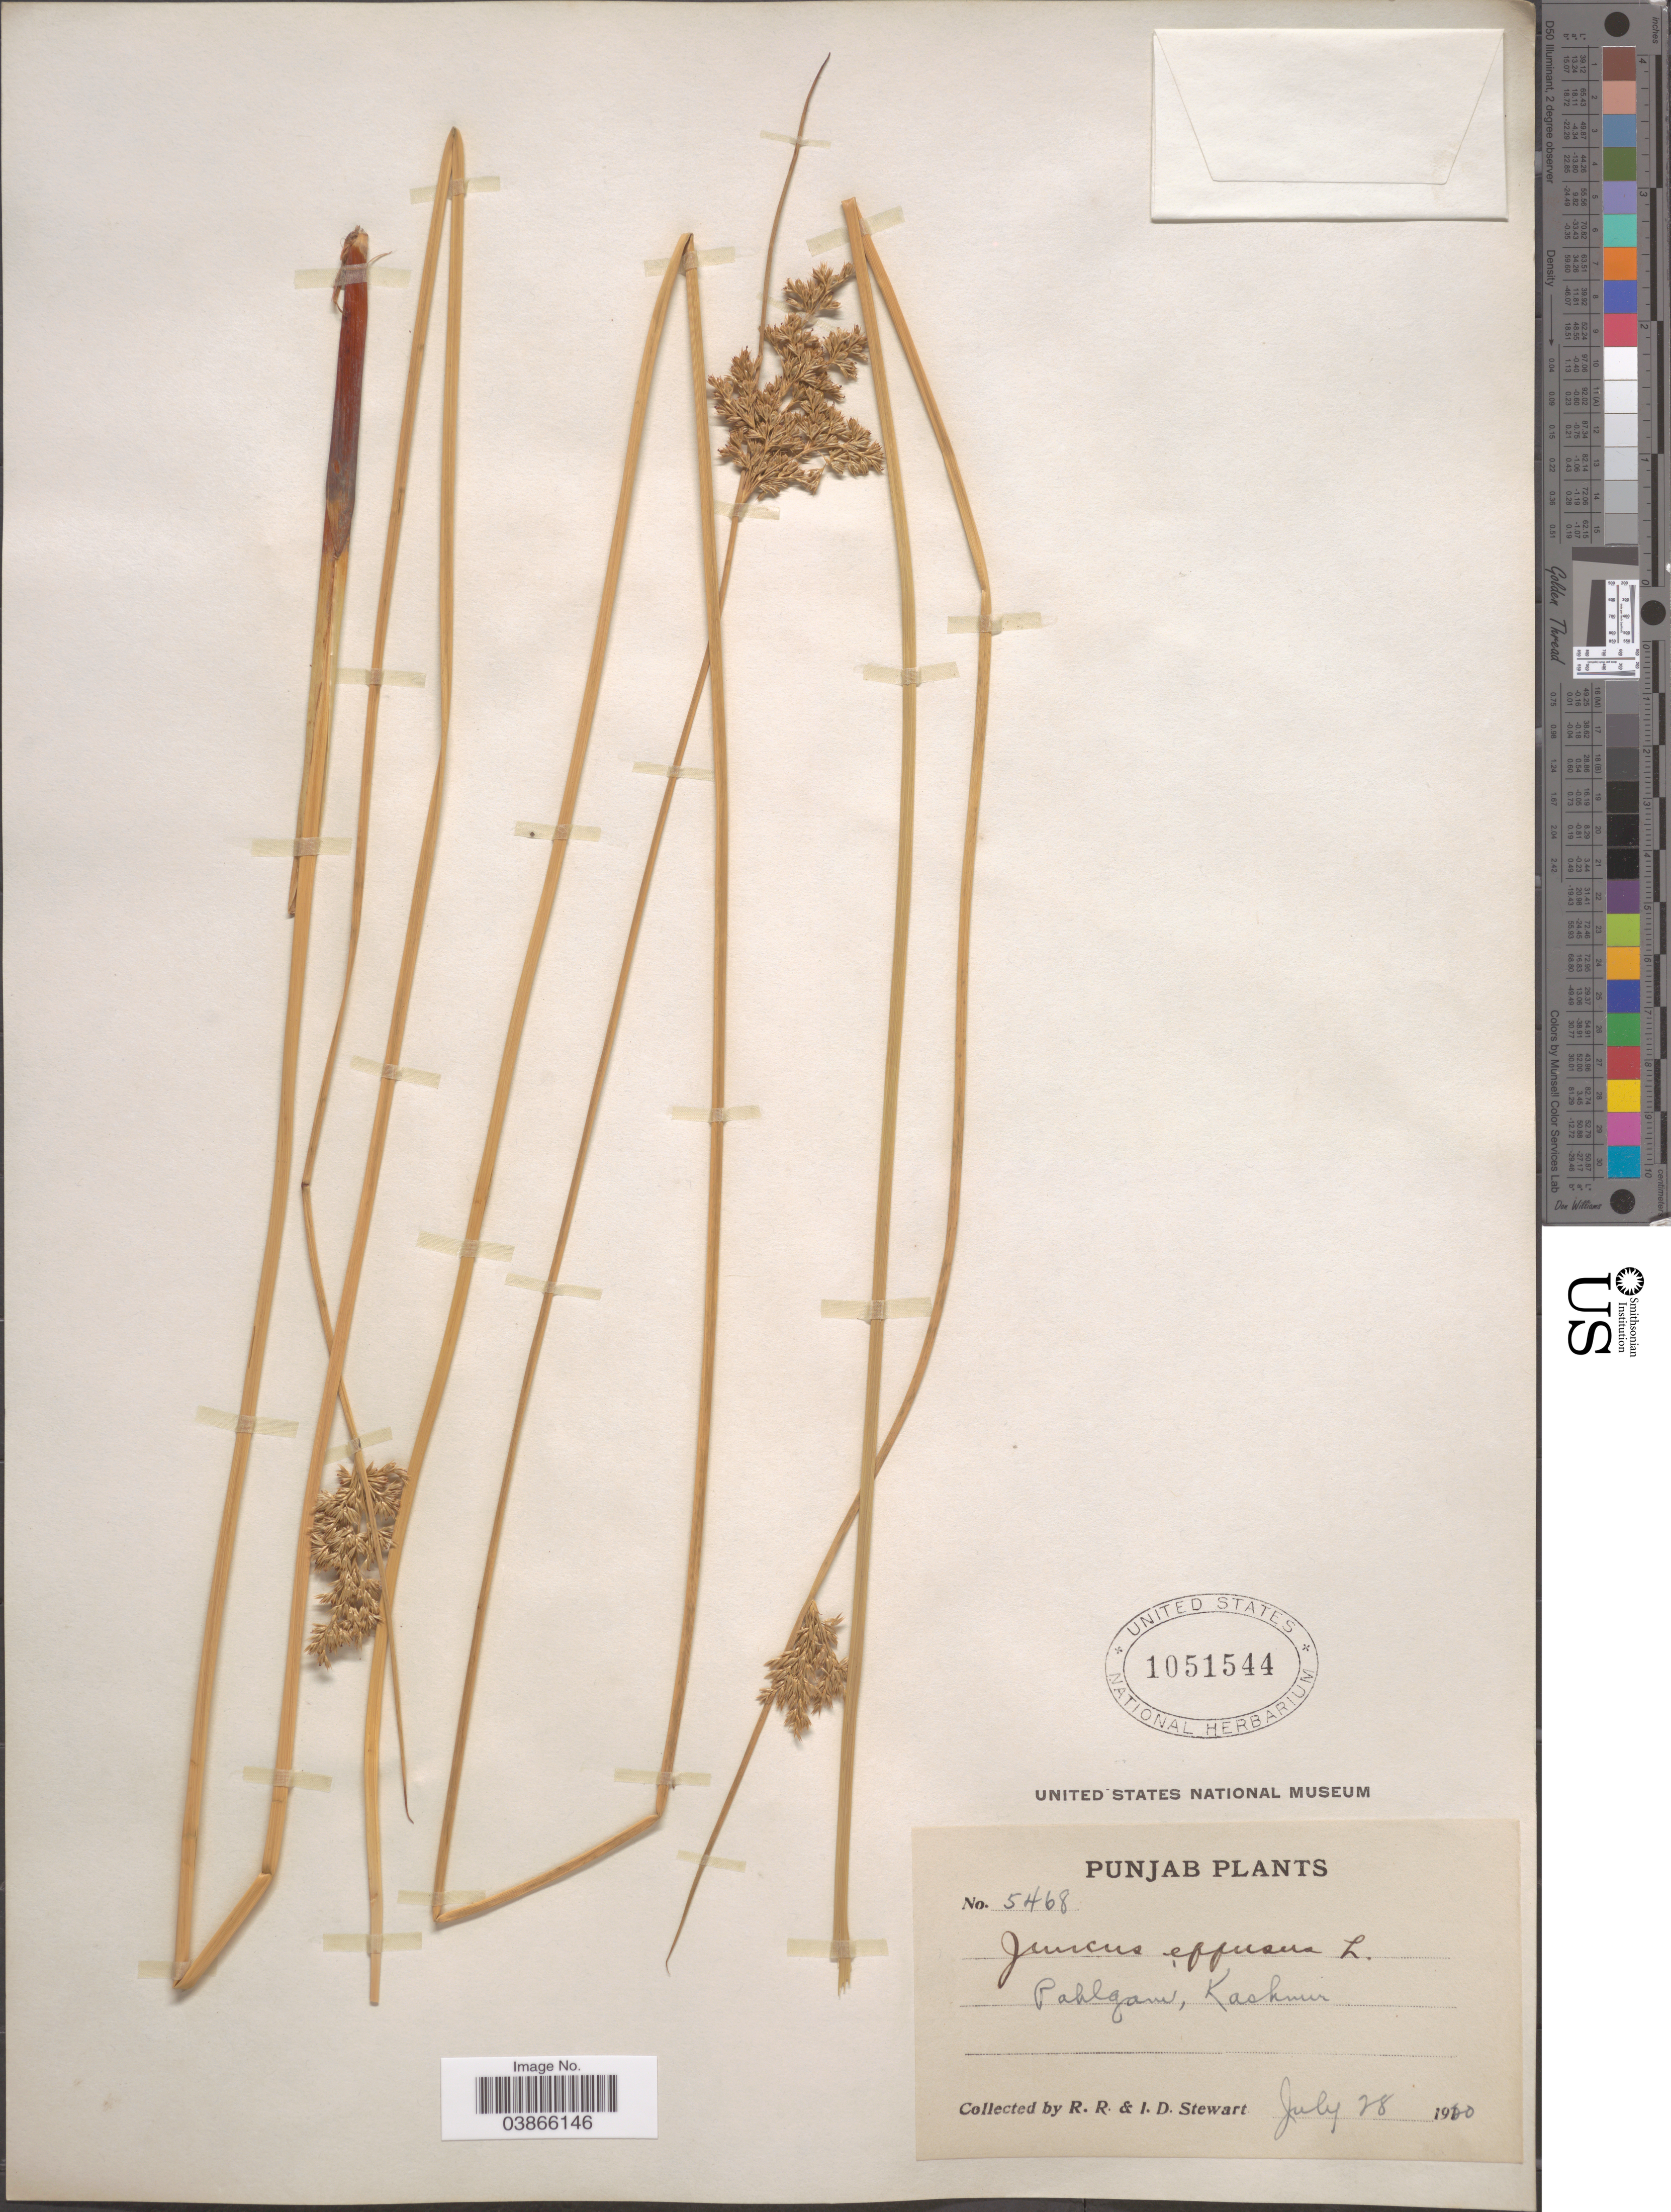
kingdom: Plantae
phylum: Tracheophyta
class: Liliopsida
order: Poales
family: Juncaceae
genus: Juncus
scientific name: Juncus effusus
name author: L.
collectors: R. Stewart & I. Stewart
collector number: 5468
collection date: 1960-07-28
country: India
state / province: Jammu and Kashmir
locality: Pahlgam, Kashmir.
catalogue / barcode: US 1051544